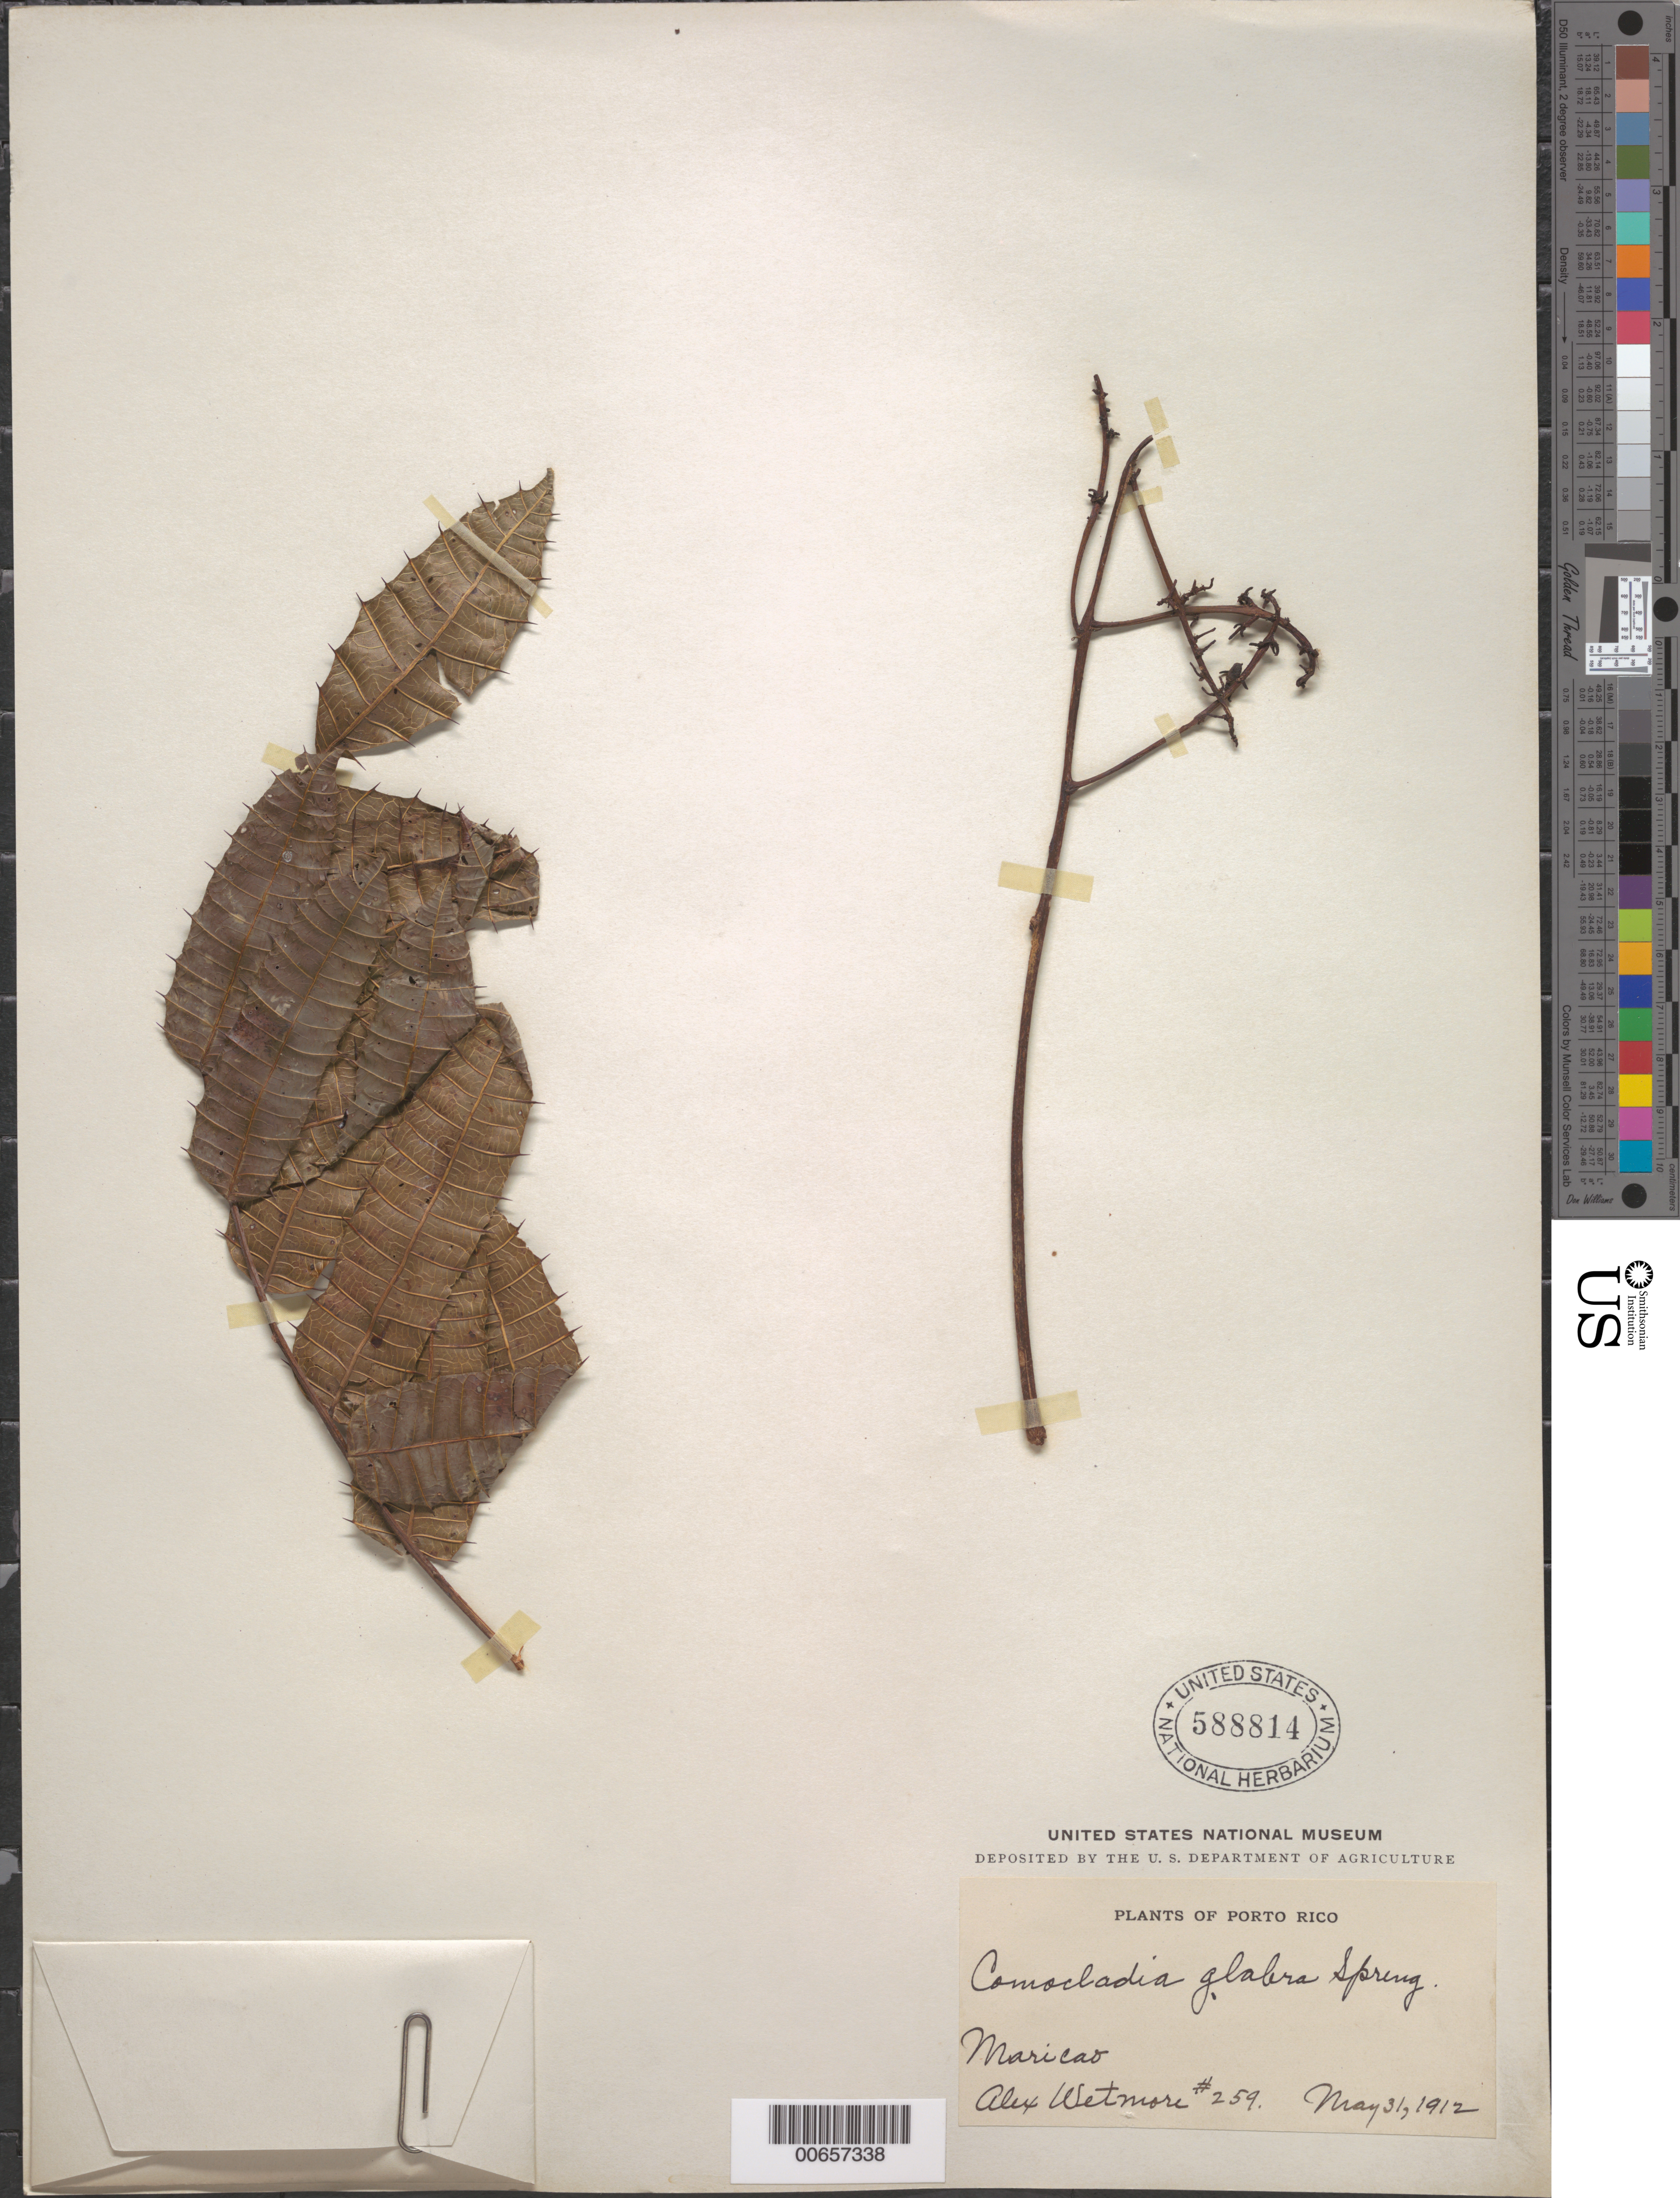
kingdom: Plantae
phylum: Tracheophyta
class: Magnoliopsida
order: Sapindales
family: Anacardiaceae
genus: Comocladia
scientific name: Comocladia glabra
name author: (Schult.) Spreng.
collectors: A. Wetmore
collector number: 259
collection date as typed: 31 May 1912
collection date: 1912-05-31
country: Puerto Rico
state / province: Maricao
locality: Maricao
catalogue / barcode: US 588814